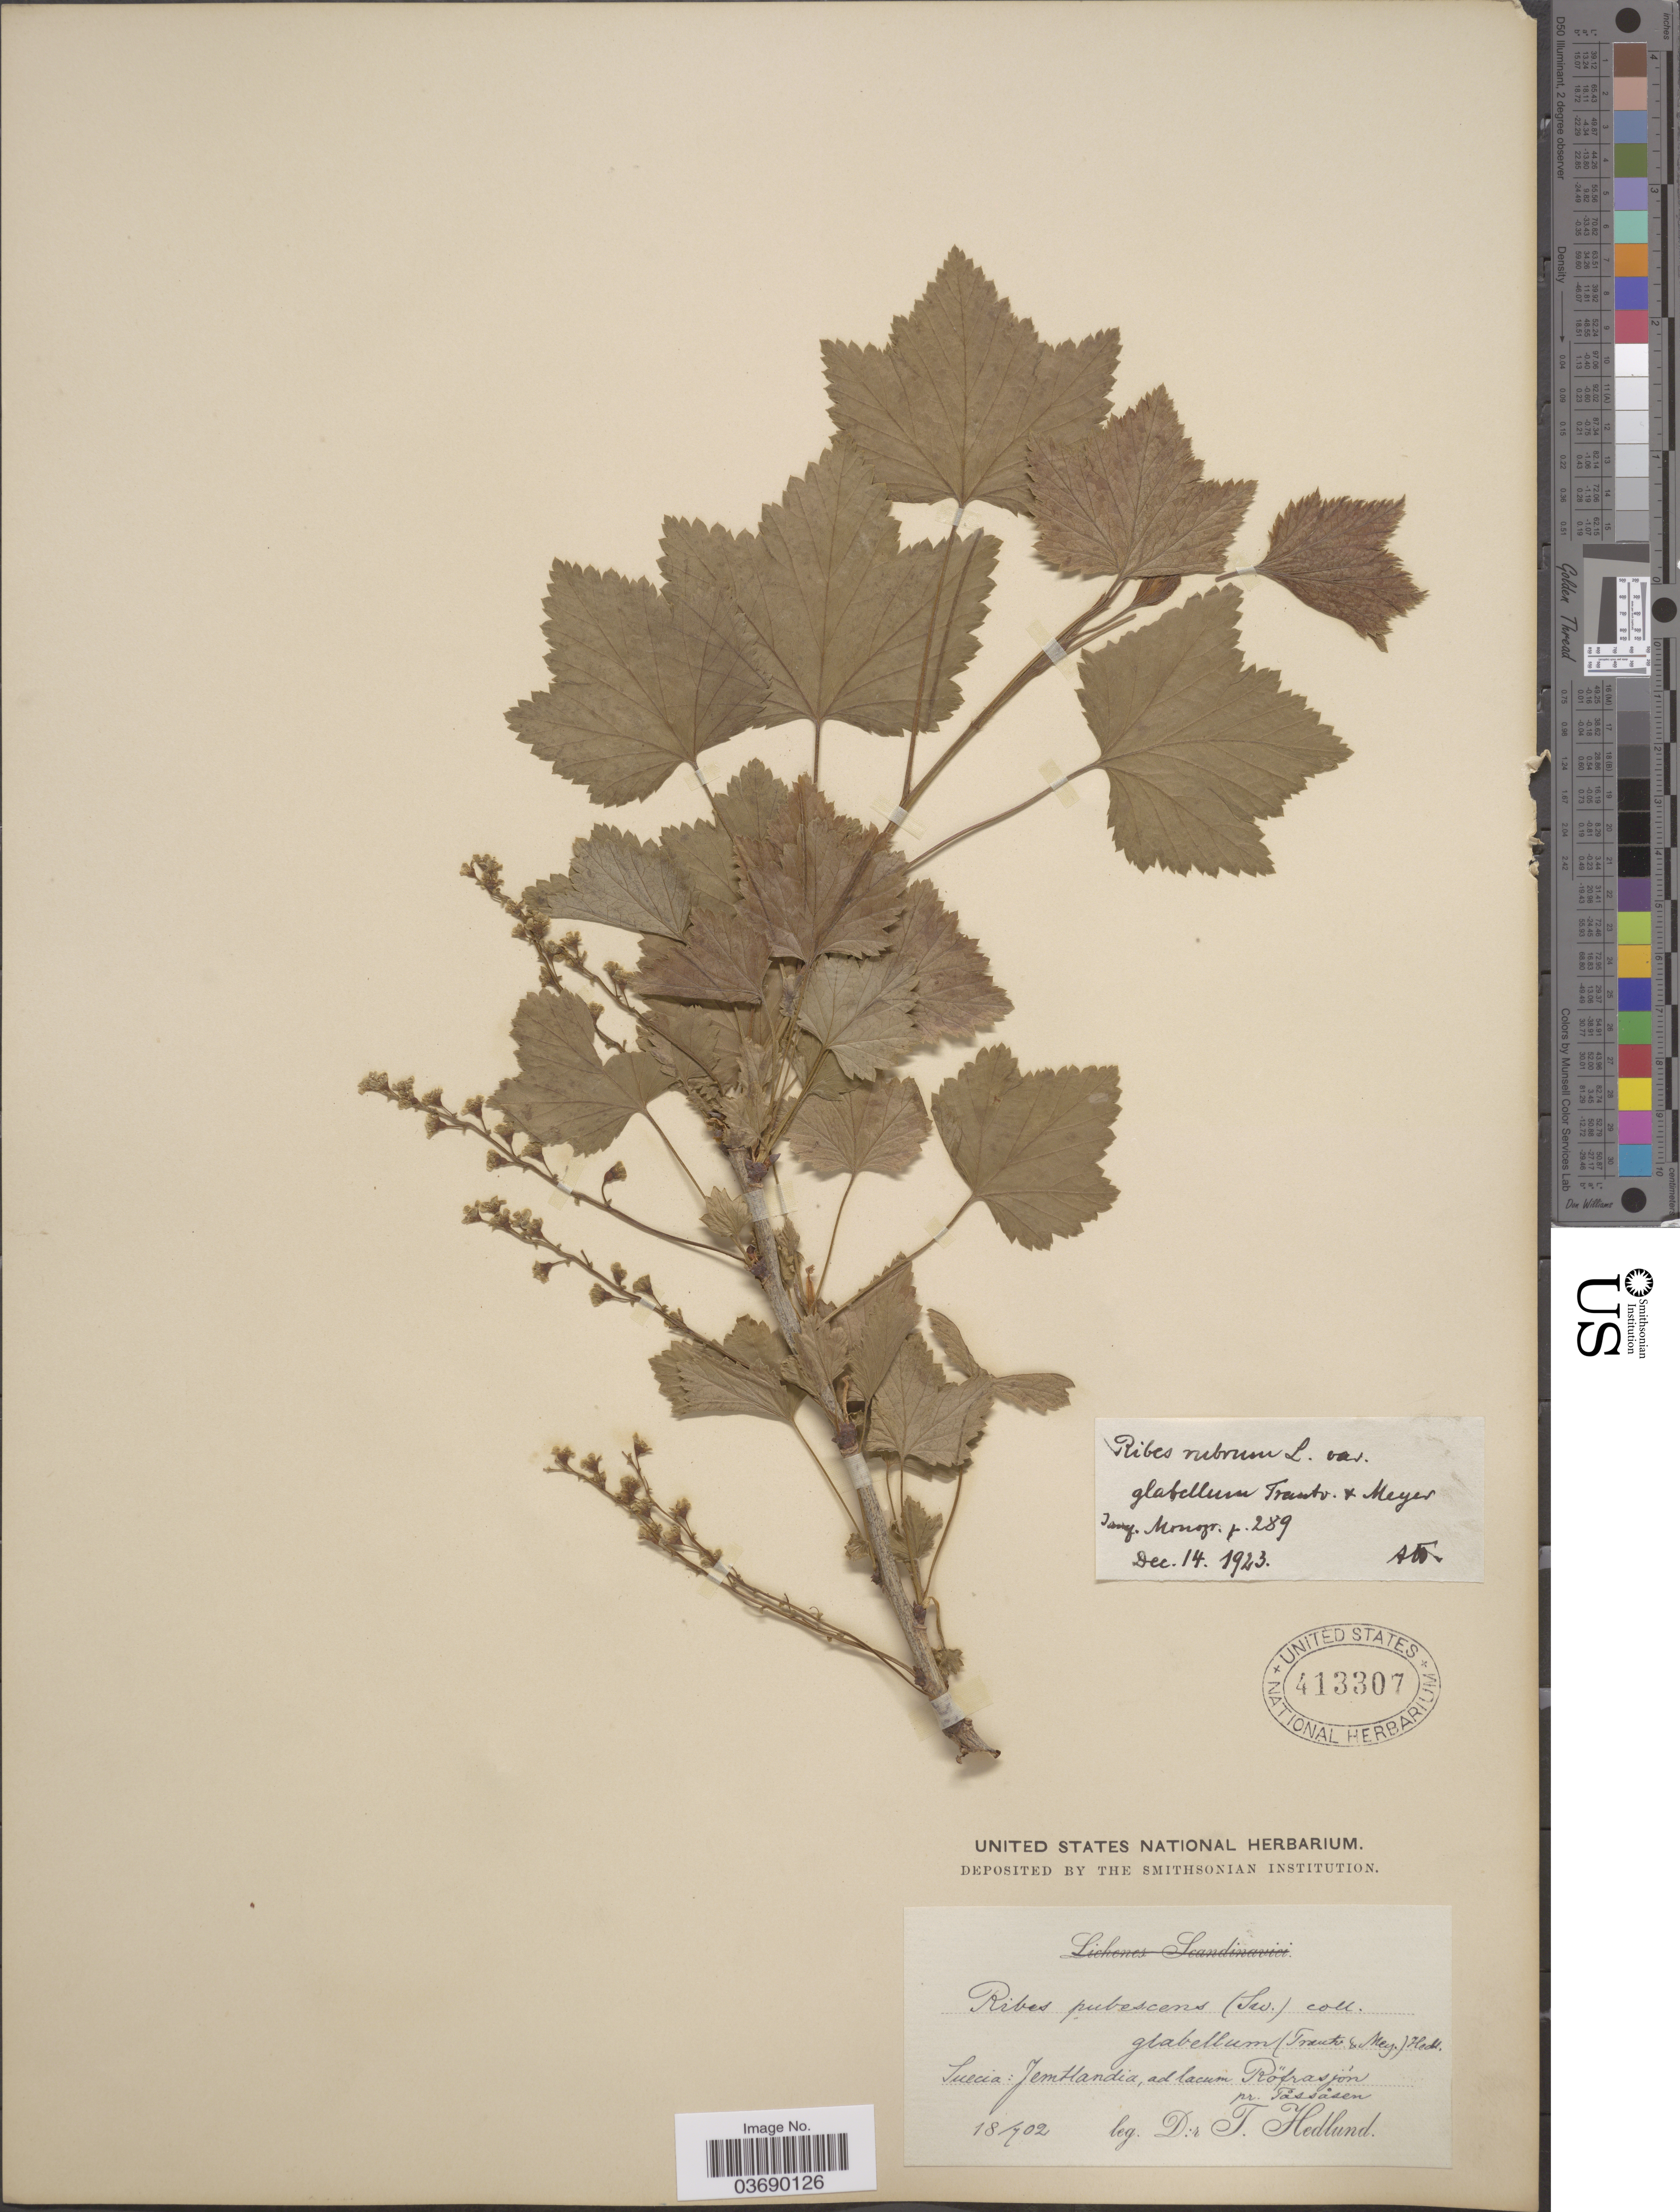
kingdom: Plantae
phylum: Tracheophyta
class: Magnoliopsida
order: Saxifragales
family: Grossulariaceae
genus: Ribes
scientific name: Ribes rubrum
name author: L.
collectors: T. Hedlund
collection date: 1802-07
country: Sweden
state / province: Jämtland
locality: Suecia: Jemtlandia, ad lacum Röfrasjón pr. Tåssåsen.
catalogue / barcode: US 413307